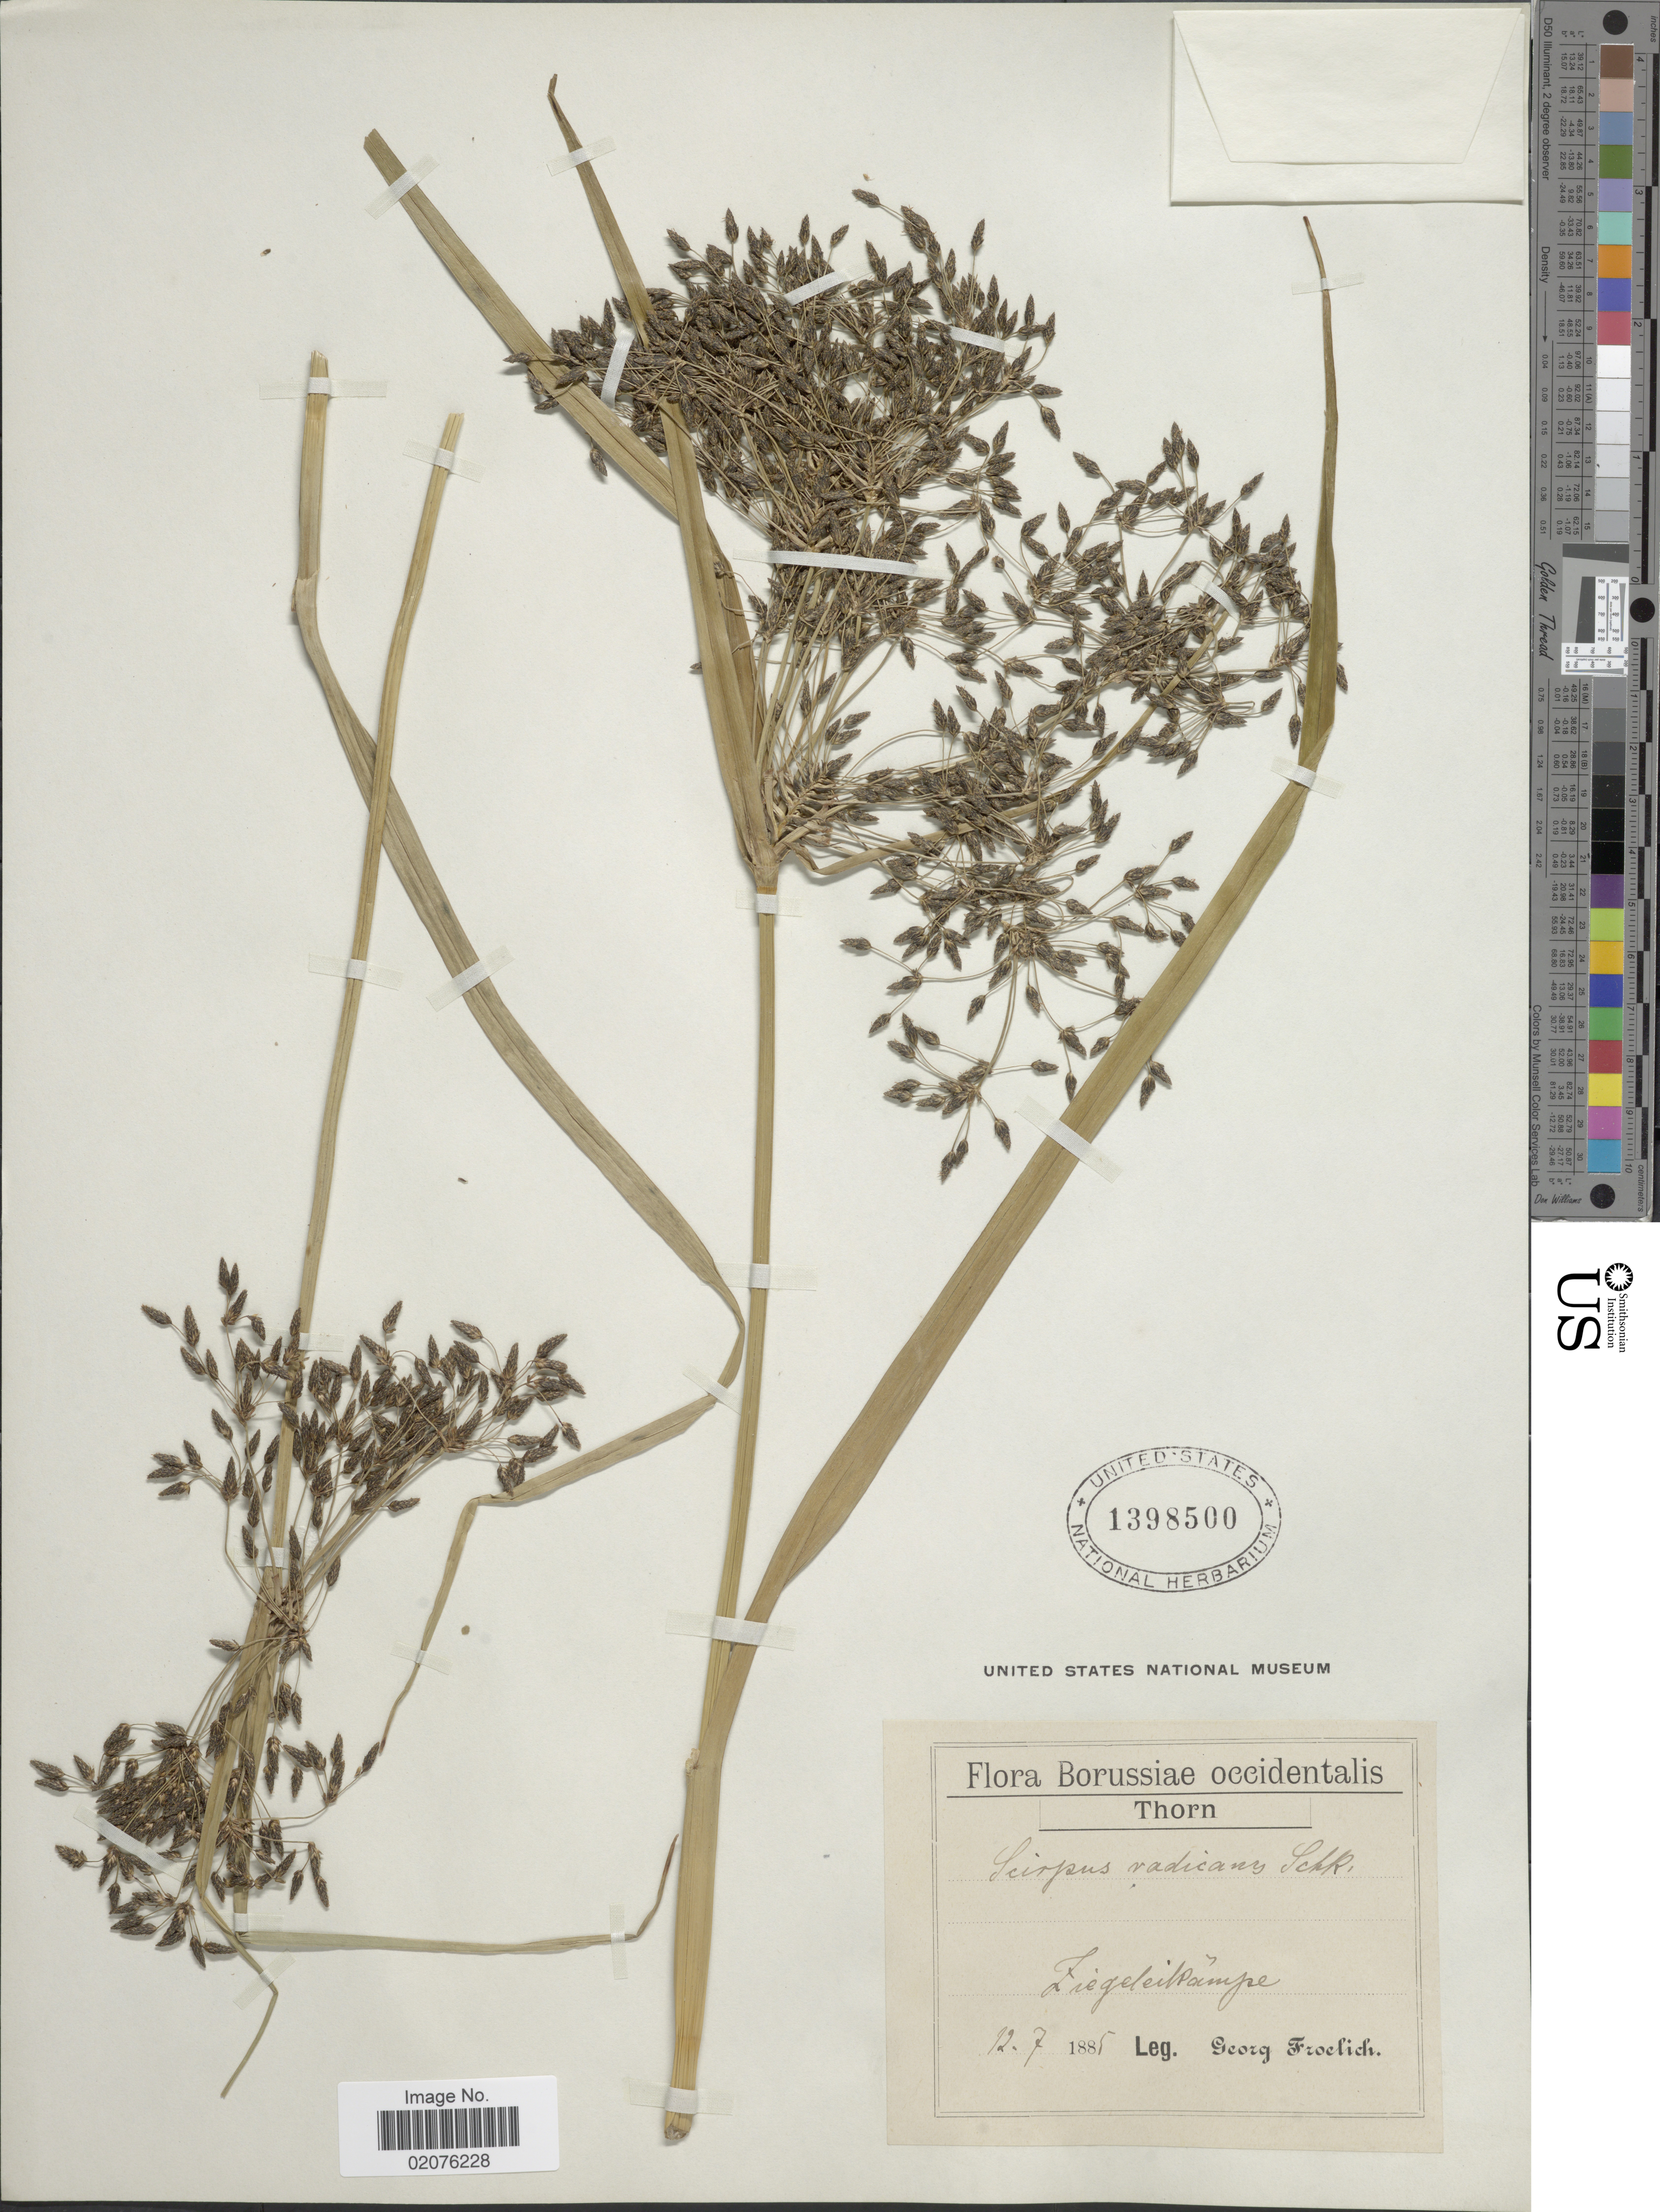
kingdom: Plantae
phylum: Tracheophyta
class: Liliopsida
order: Poales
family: Cyperaceae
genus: Scirpus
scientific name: Scirpus radicans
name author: Schkuhr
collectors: G. Froelich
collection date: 1885-07-12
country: Austria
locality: Borussiae occidentlais, Thorn, Ziegeleikampe [interpreted]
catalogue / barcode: US 1398500